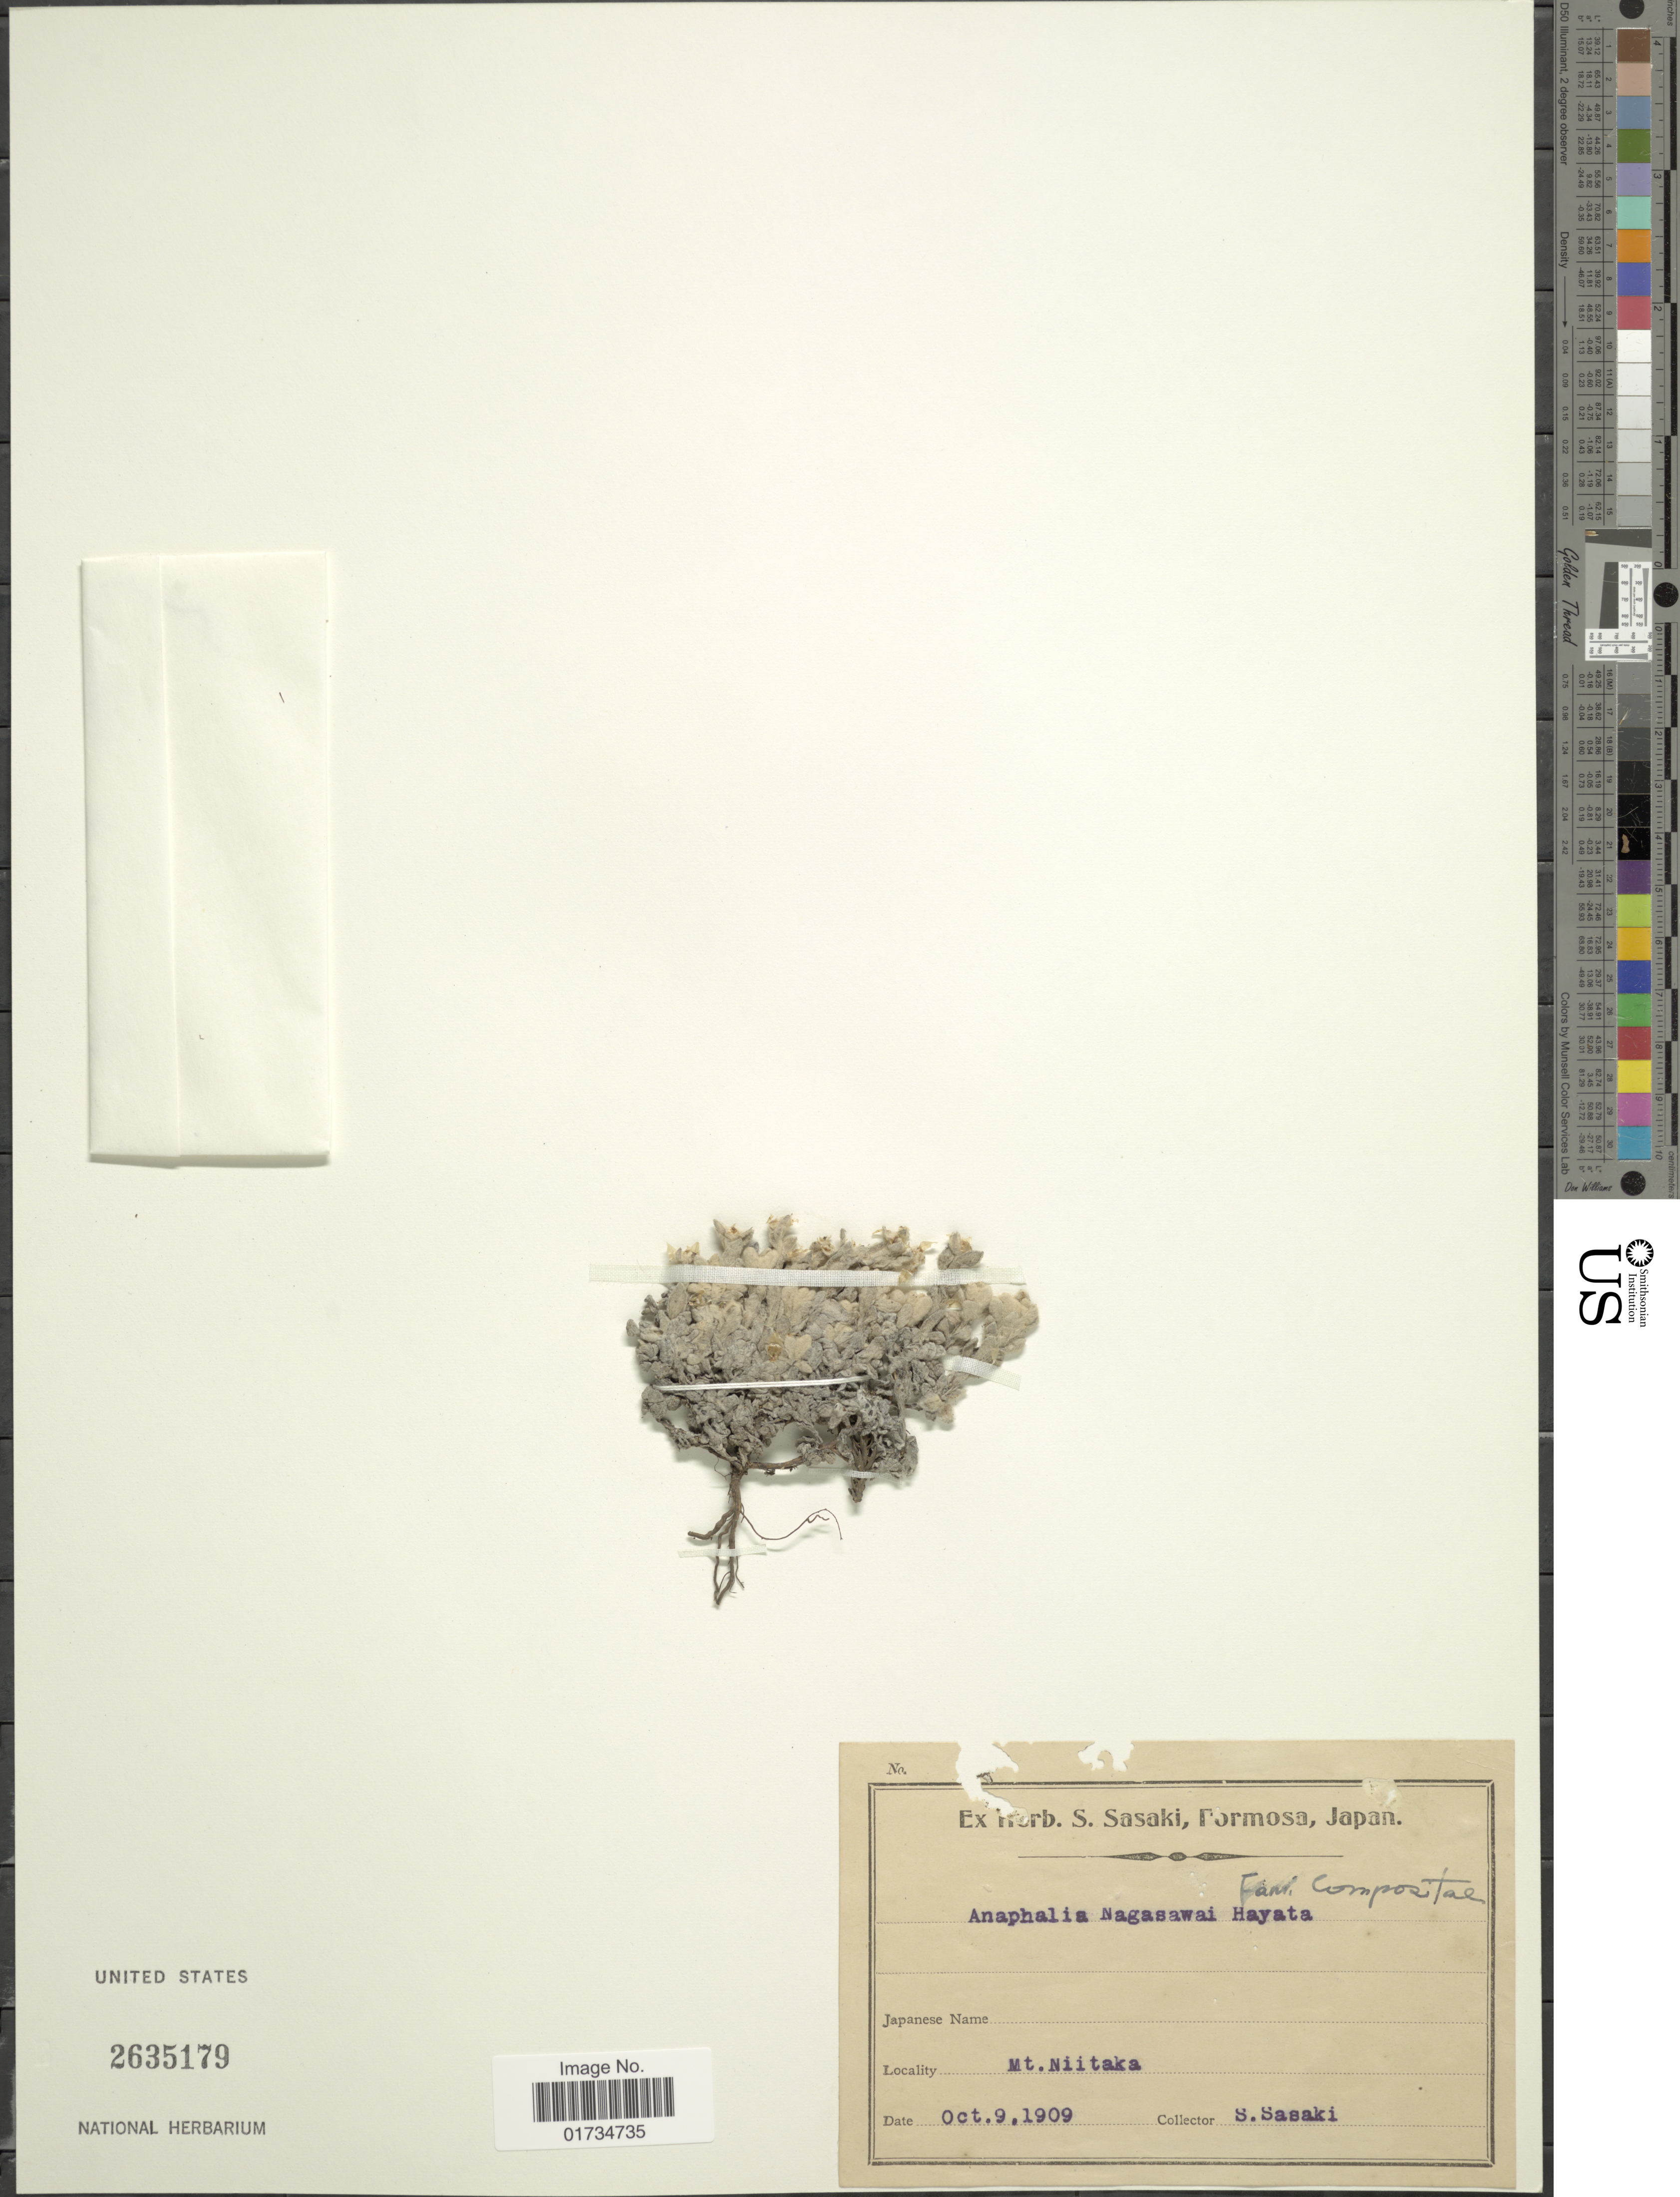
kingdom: Plantae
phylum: Tracheophyta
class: Magnoliopsida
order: Asterales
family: Asteraceae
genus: Anaphalis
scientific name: Anaphalis nagasawai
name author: Hayata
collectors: S. Sasaki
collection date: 1909-10-09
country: Taiwan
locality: Formosa, Japan. Mt. Niitaka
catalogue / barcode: US 2635179